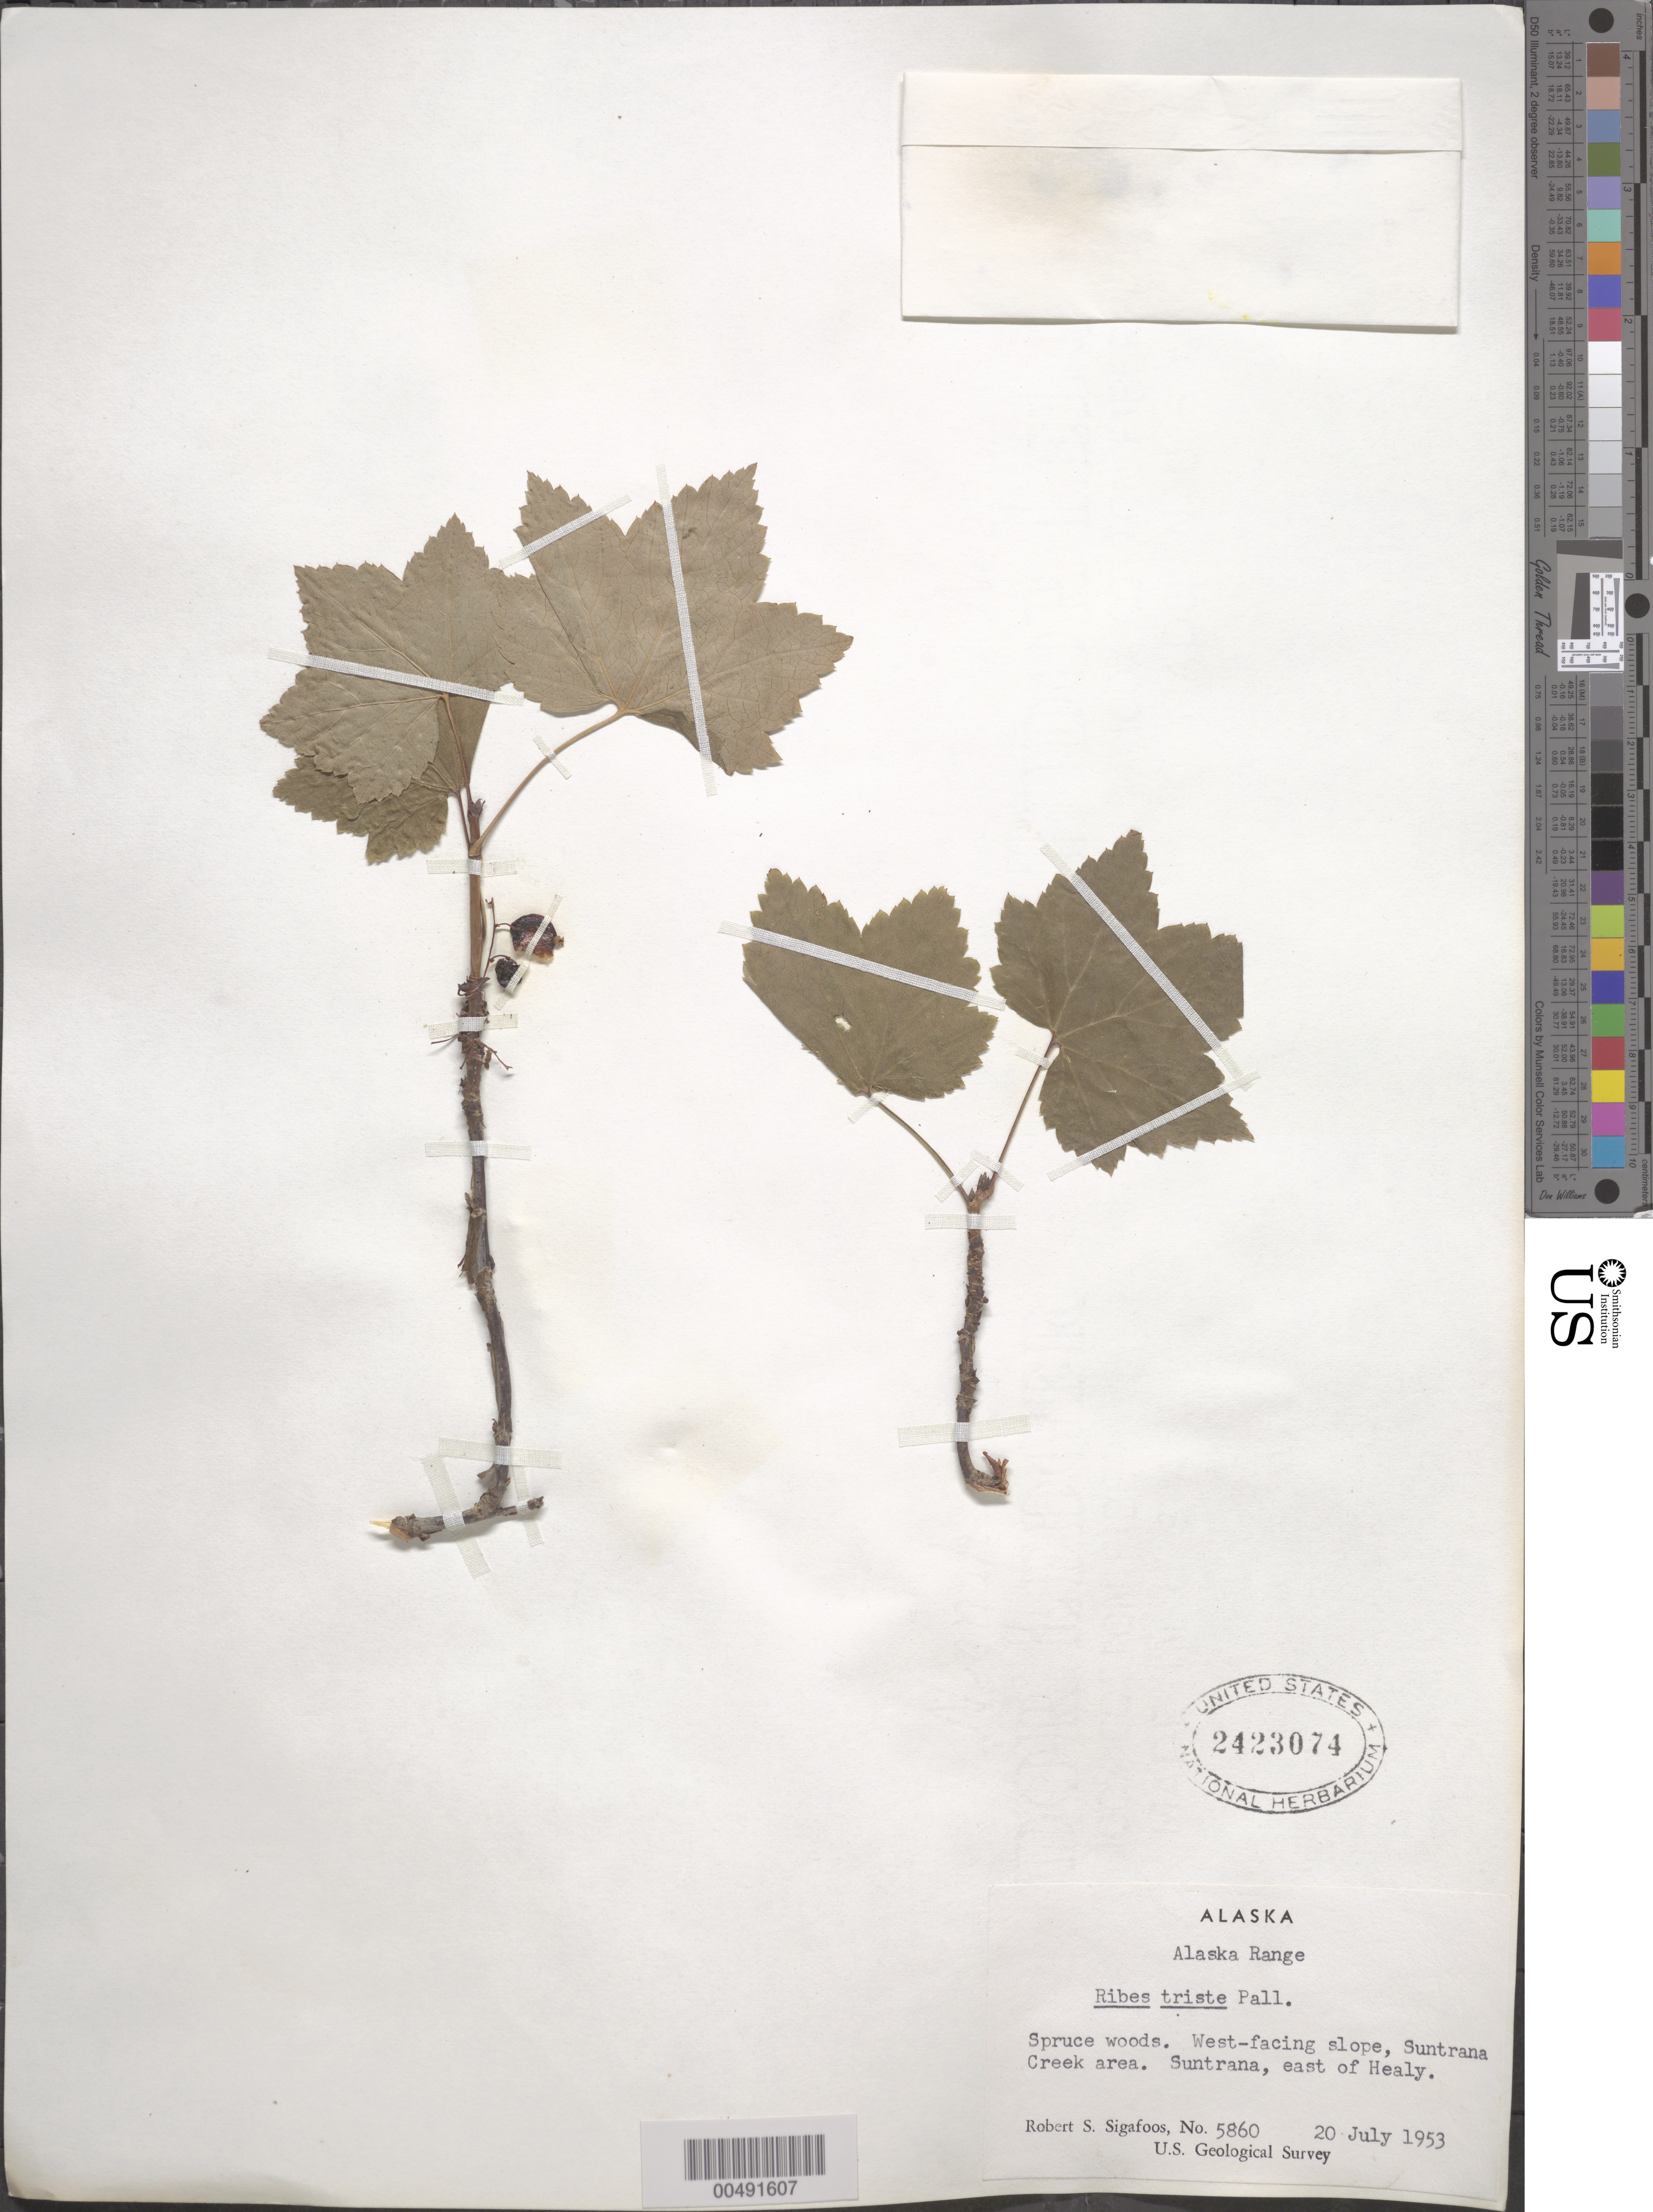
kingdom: Plantae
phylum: Tracheophyta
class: Magnoliopsida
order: Saxifragales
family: Grossulariaceae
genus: Ribes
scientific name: Ribes triste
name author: Pall.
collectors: R. Sigafoos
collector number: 5860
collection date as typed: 20 Jul 1953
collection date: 1953-07-20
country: United States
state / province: Alaska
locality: Alaska Range, Suntrana, east of Healy, Suntrana Creek area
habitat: spruce woods, west facing slope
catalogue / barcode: US 2423074